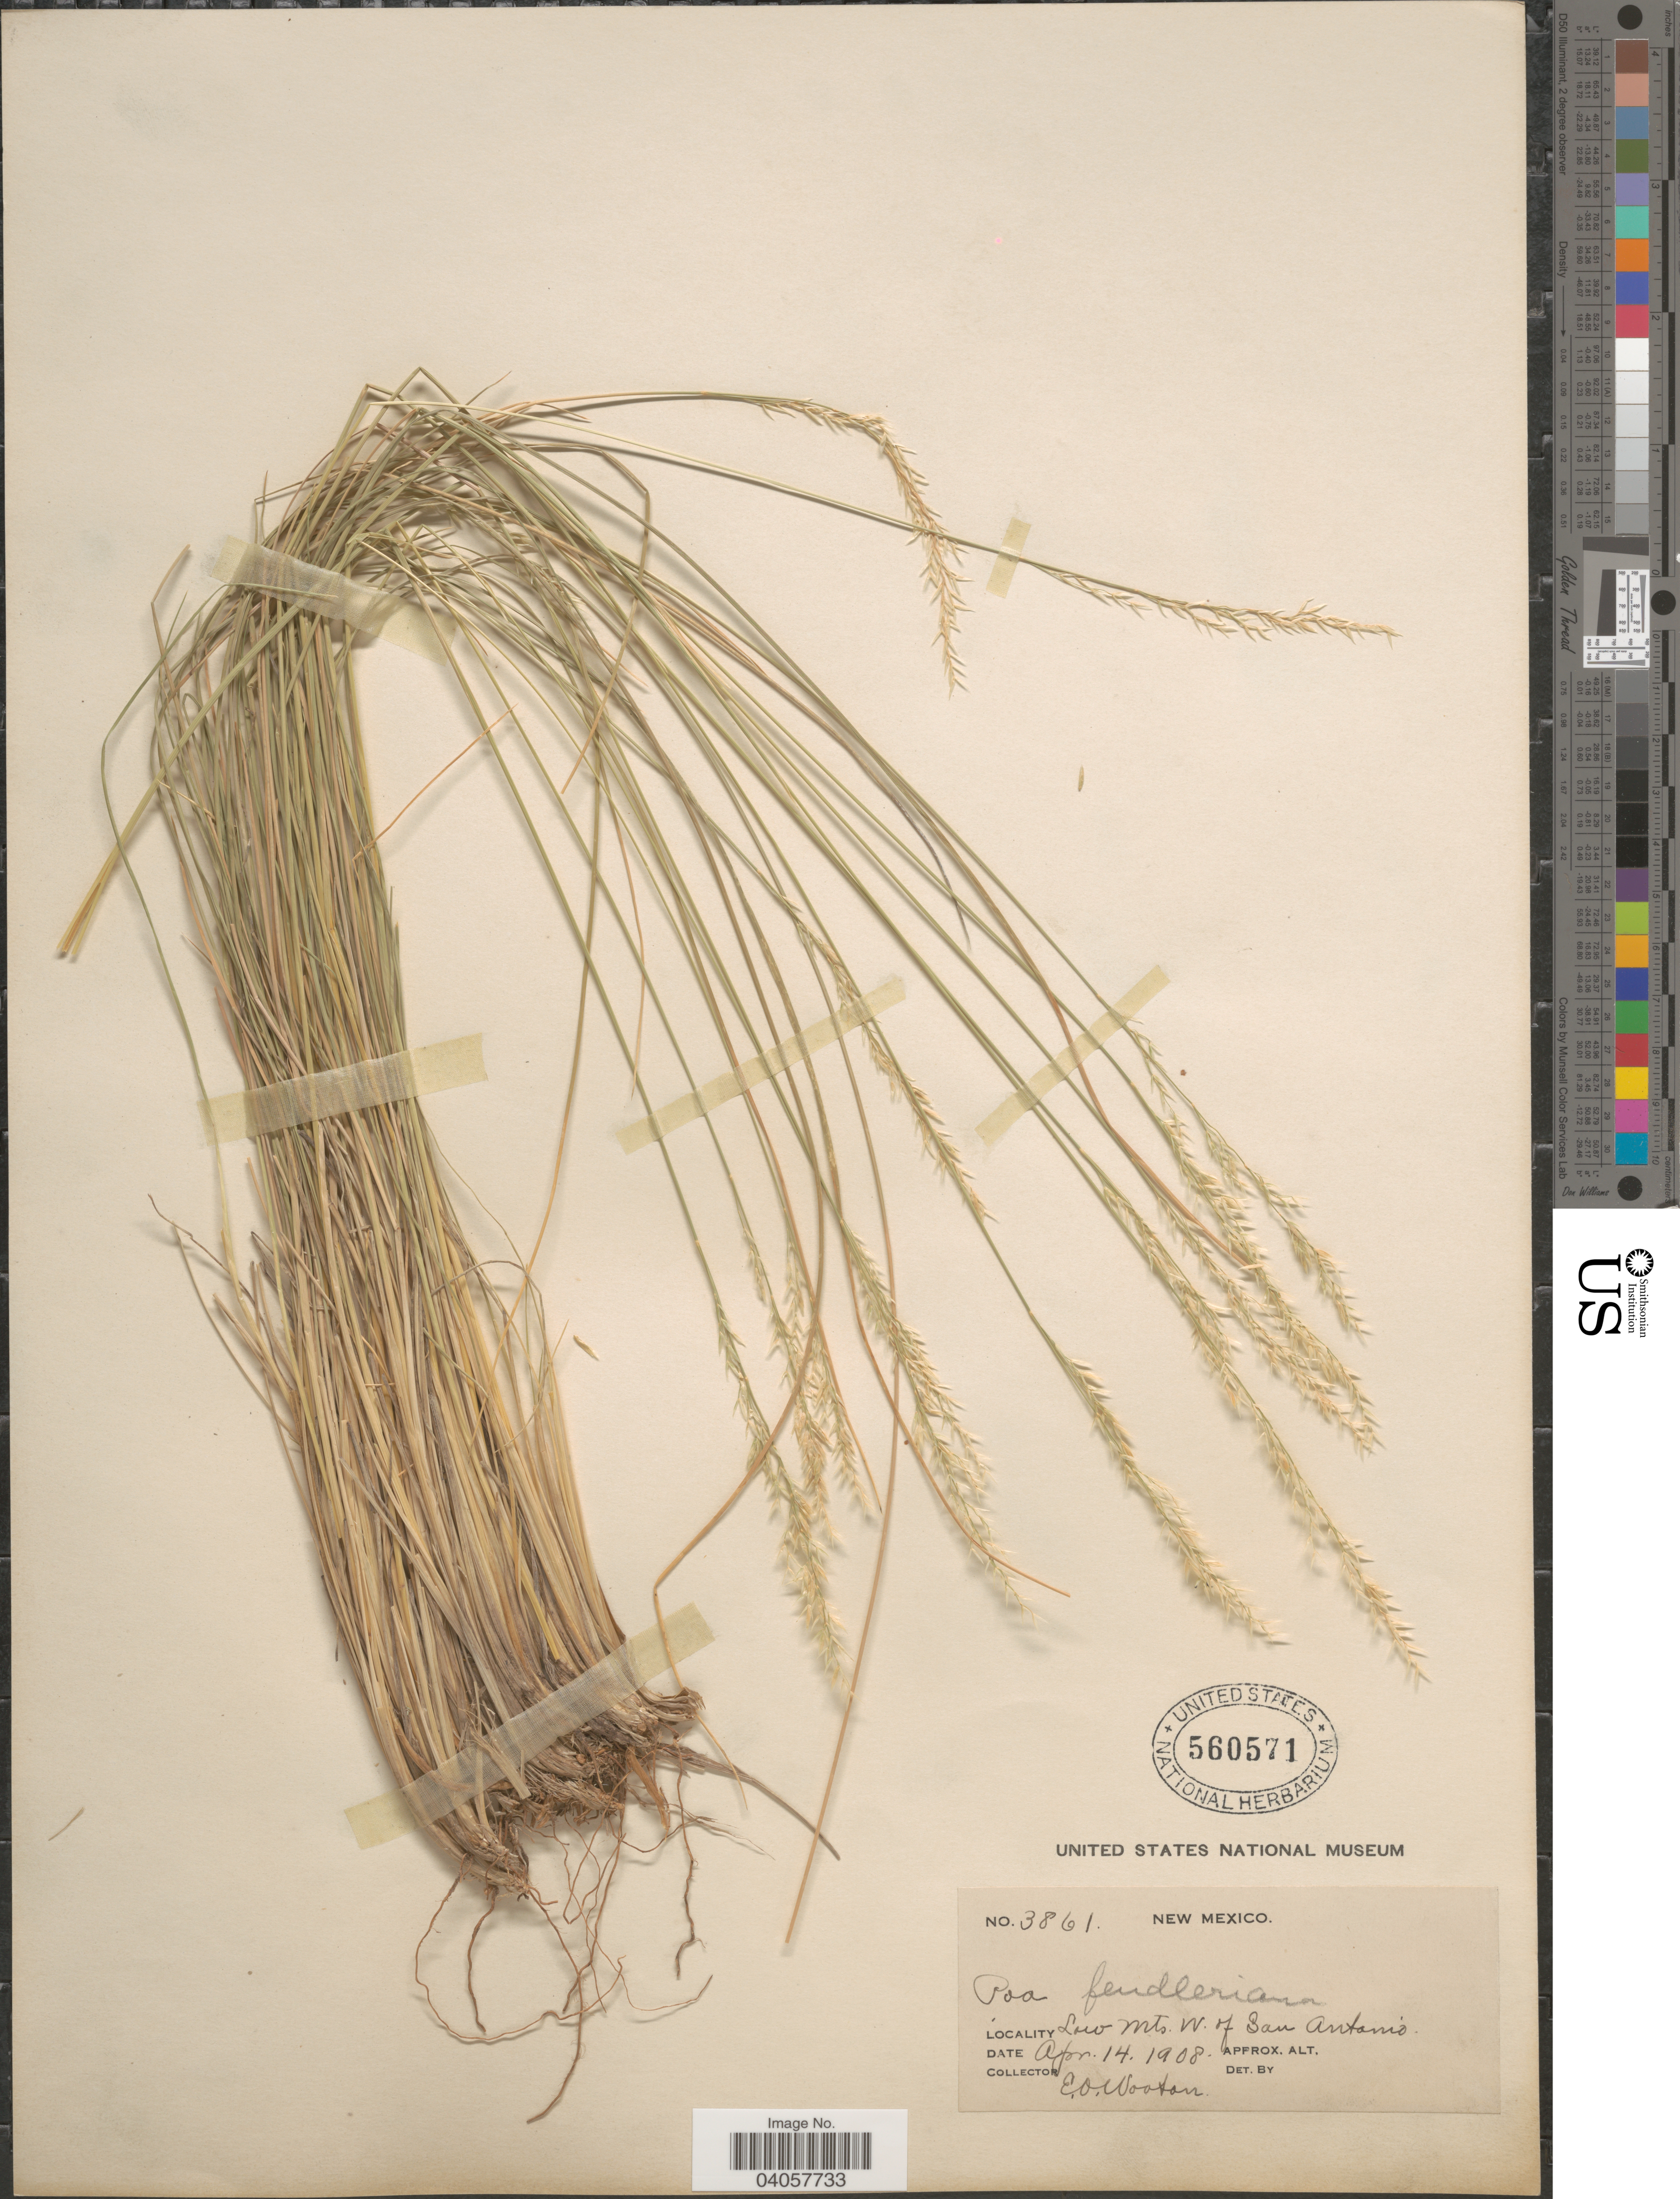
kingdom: Plantae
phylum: Tracheophyta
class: Liliopsida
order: Poales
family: Poaceae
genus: Poa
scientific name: Poa fendleriana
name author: (Steud.) Vasey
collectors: E. O. Wooton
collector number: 3861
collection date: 1908-04-14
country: United States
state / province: New Mexico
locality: Low Mts. W. of San Antonio.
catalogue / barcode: US 560571